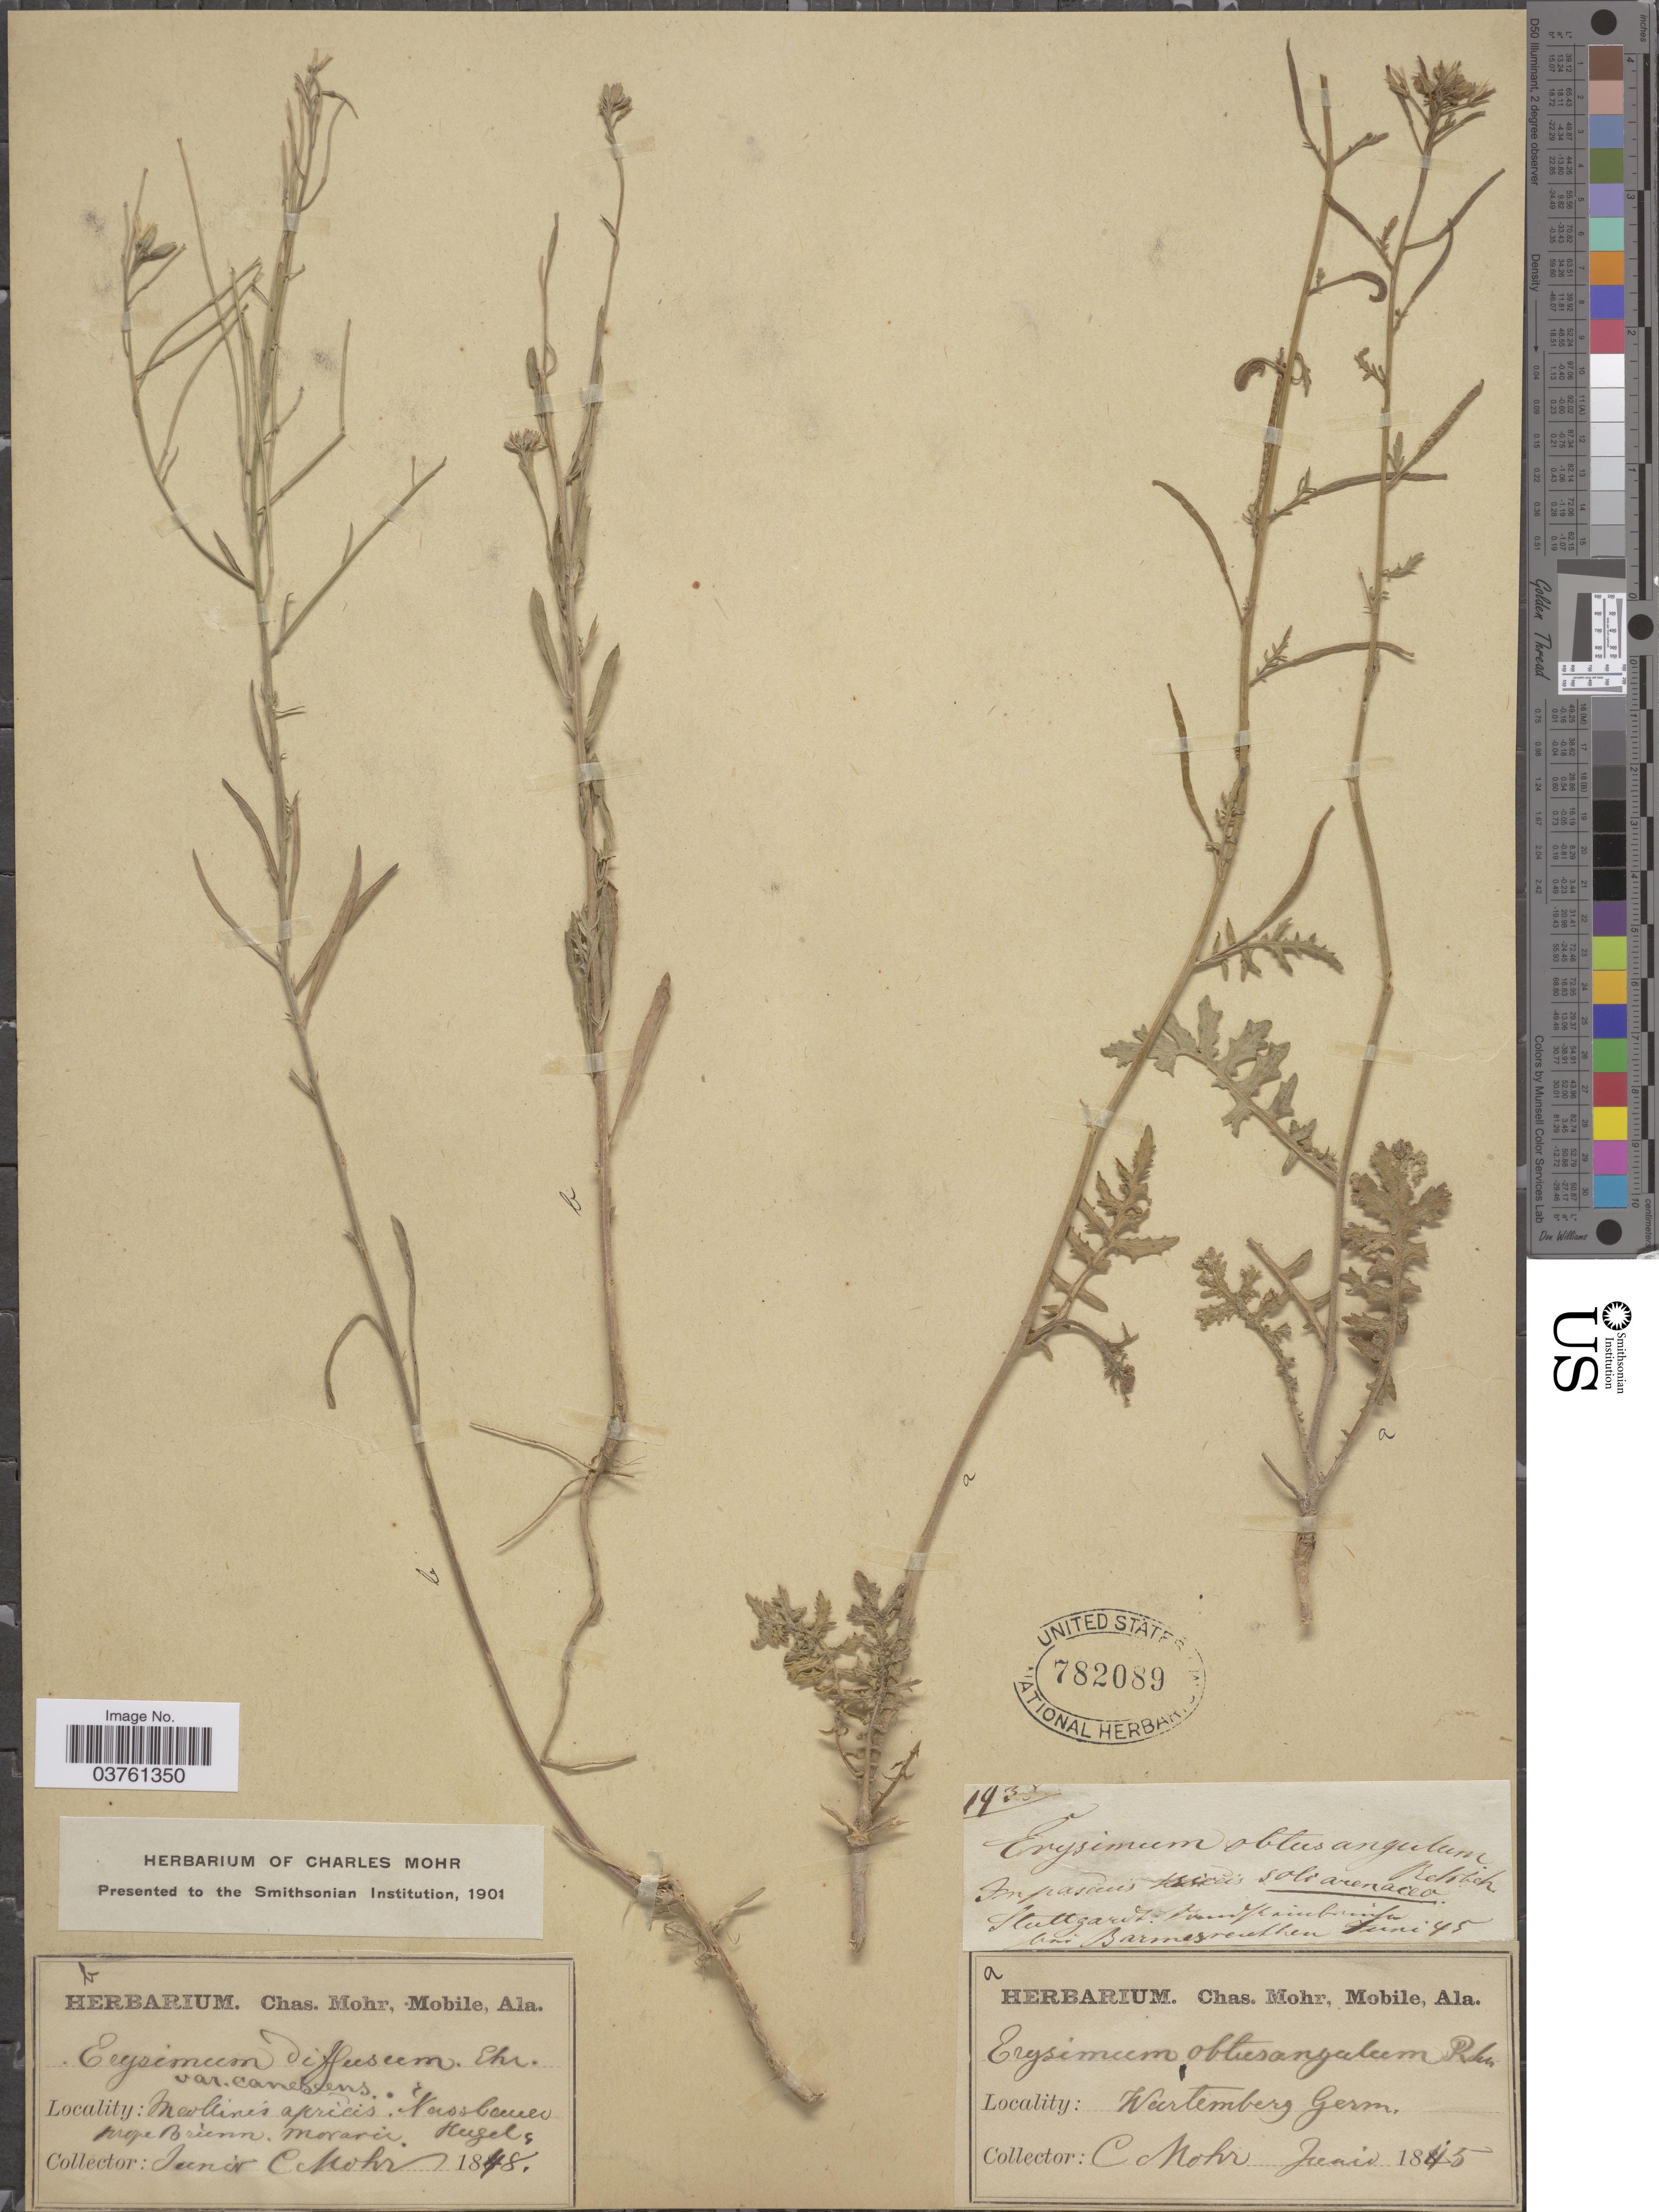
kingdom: Plantae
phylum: Tracheophyta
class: Magnoliopsida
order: Brassicales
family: Brassicaceae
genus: Erysimum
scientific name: Erysimum obtusangulum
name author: Clairv.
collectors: Mohr, C. T. (herbarium)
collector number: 1938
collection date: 1845-06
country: Germany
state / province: Baden-Württemberg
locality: In pasaus [illegible text] Stuttgardt. [illegible text]bei Barmesreuthen[interpreted]. Wurtemberg.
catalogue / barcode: US 782089